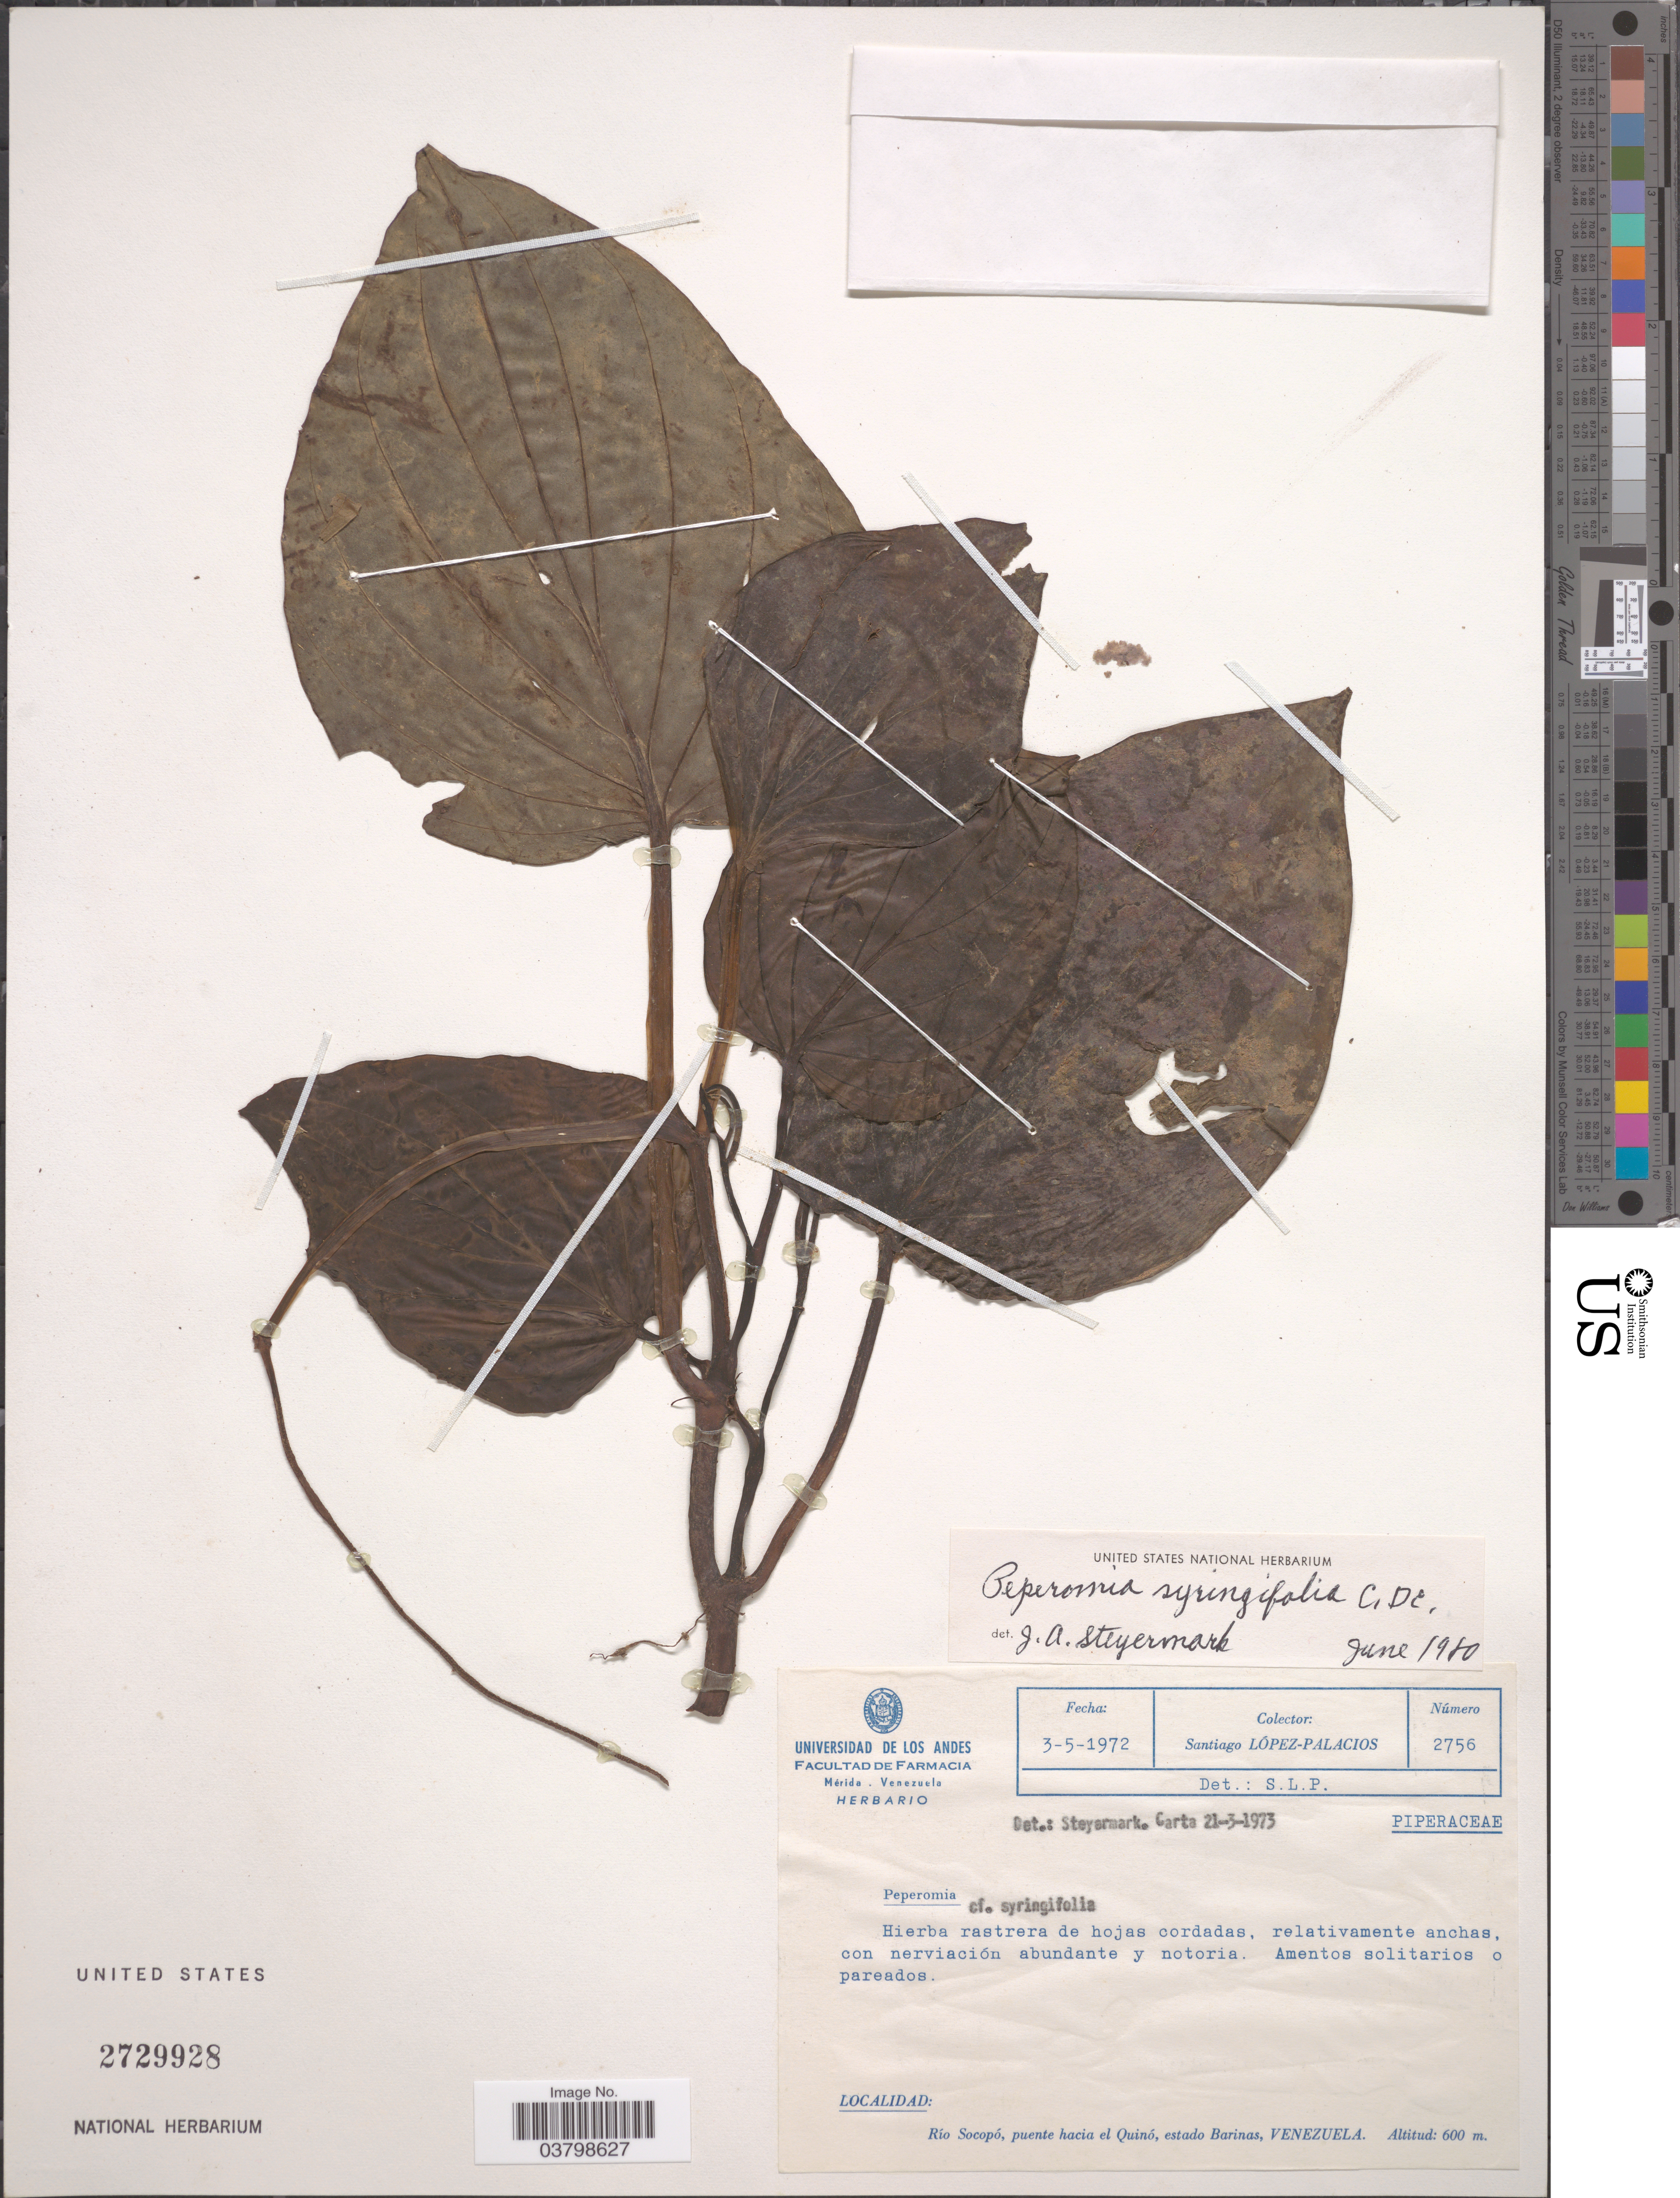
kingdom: Plantae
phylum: Tracheophyta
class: Magnoliopsida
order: Piperales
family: Piperaceae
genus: Peperomia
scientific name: Peperomia syringifolia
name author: C. DC.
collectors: S. López-Palacios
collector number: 2756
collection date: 1972-05-03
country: Venezuela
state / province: Barinas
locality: Río Socopó, puente hacia el Quinó.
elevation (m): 600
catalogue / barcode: US 2729928